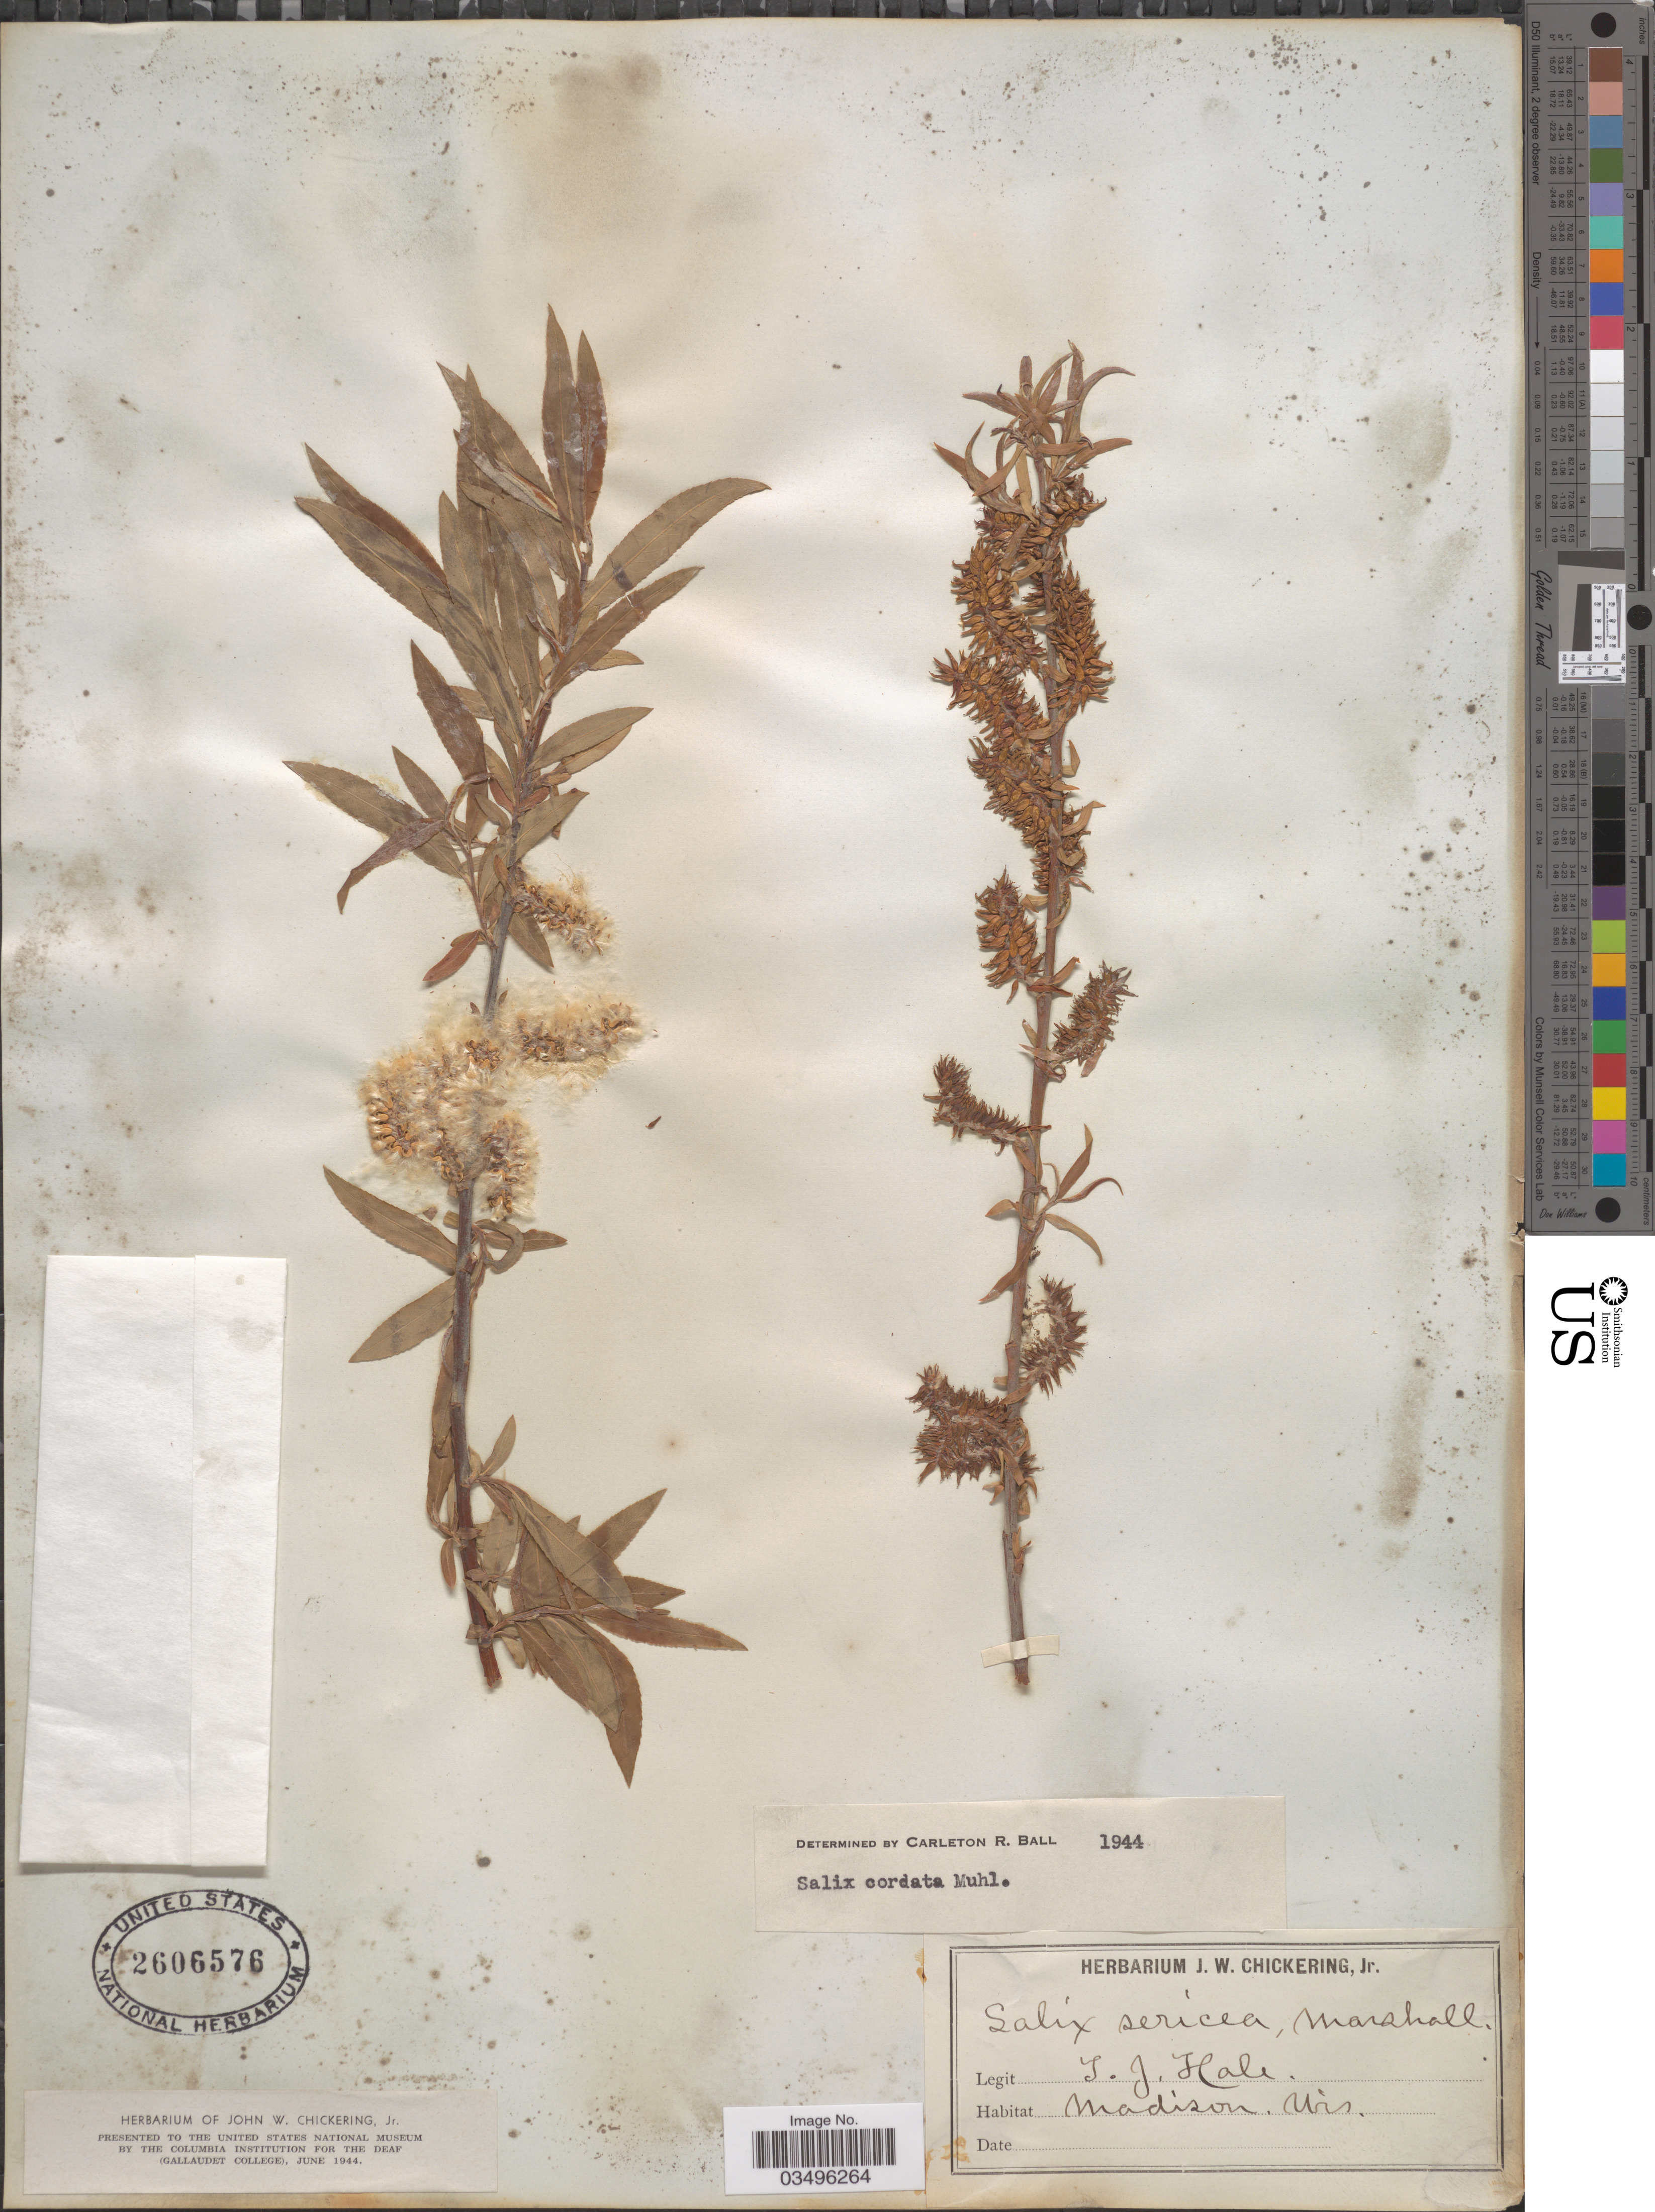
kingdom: Plantae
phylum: Tracheophyta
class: Magnoliopsida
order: Malpighiales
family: Salicaceae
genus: Salix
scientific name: Salix cordata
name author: Michx.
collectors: T. Hale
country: United States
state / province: Wisconsin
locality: Madison.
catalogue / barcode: US 2606576